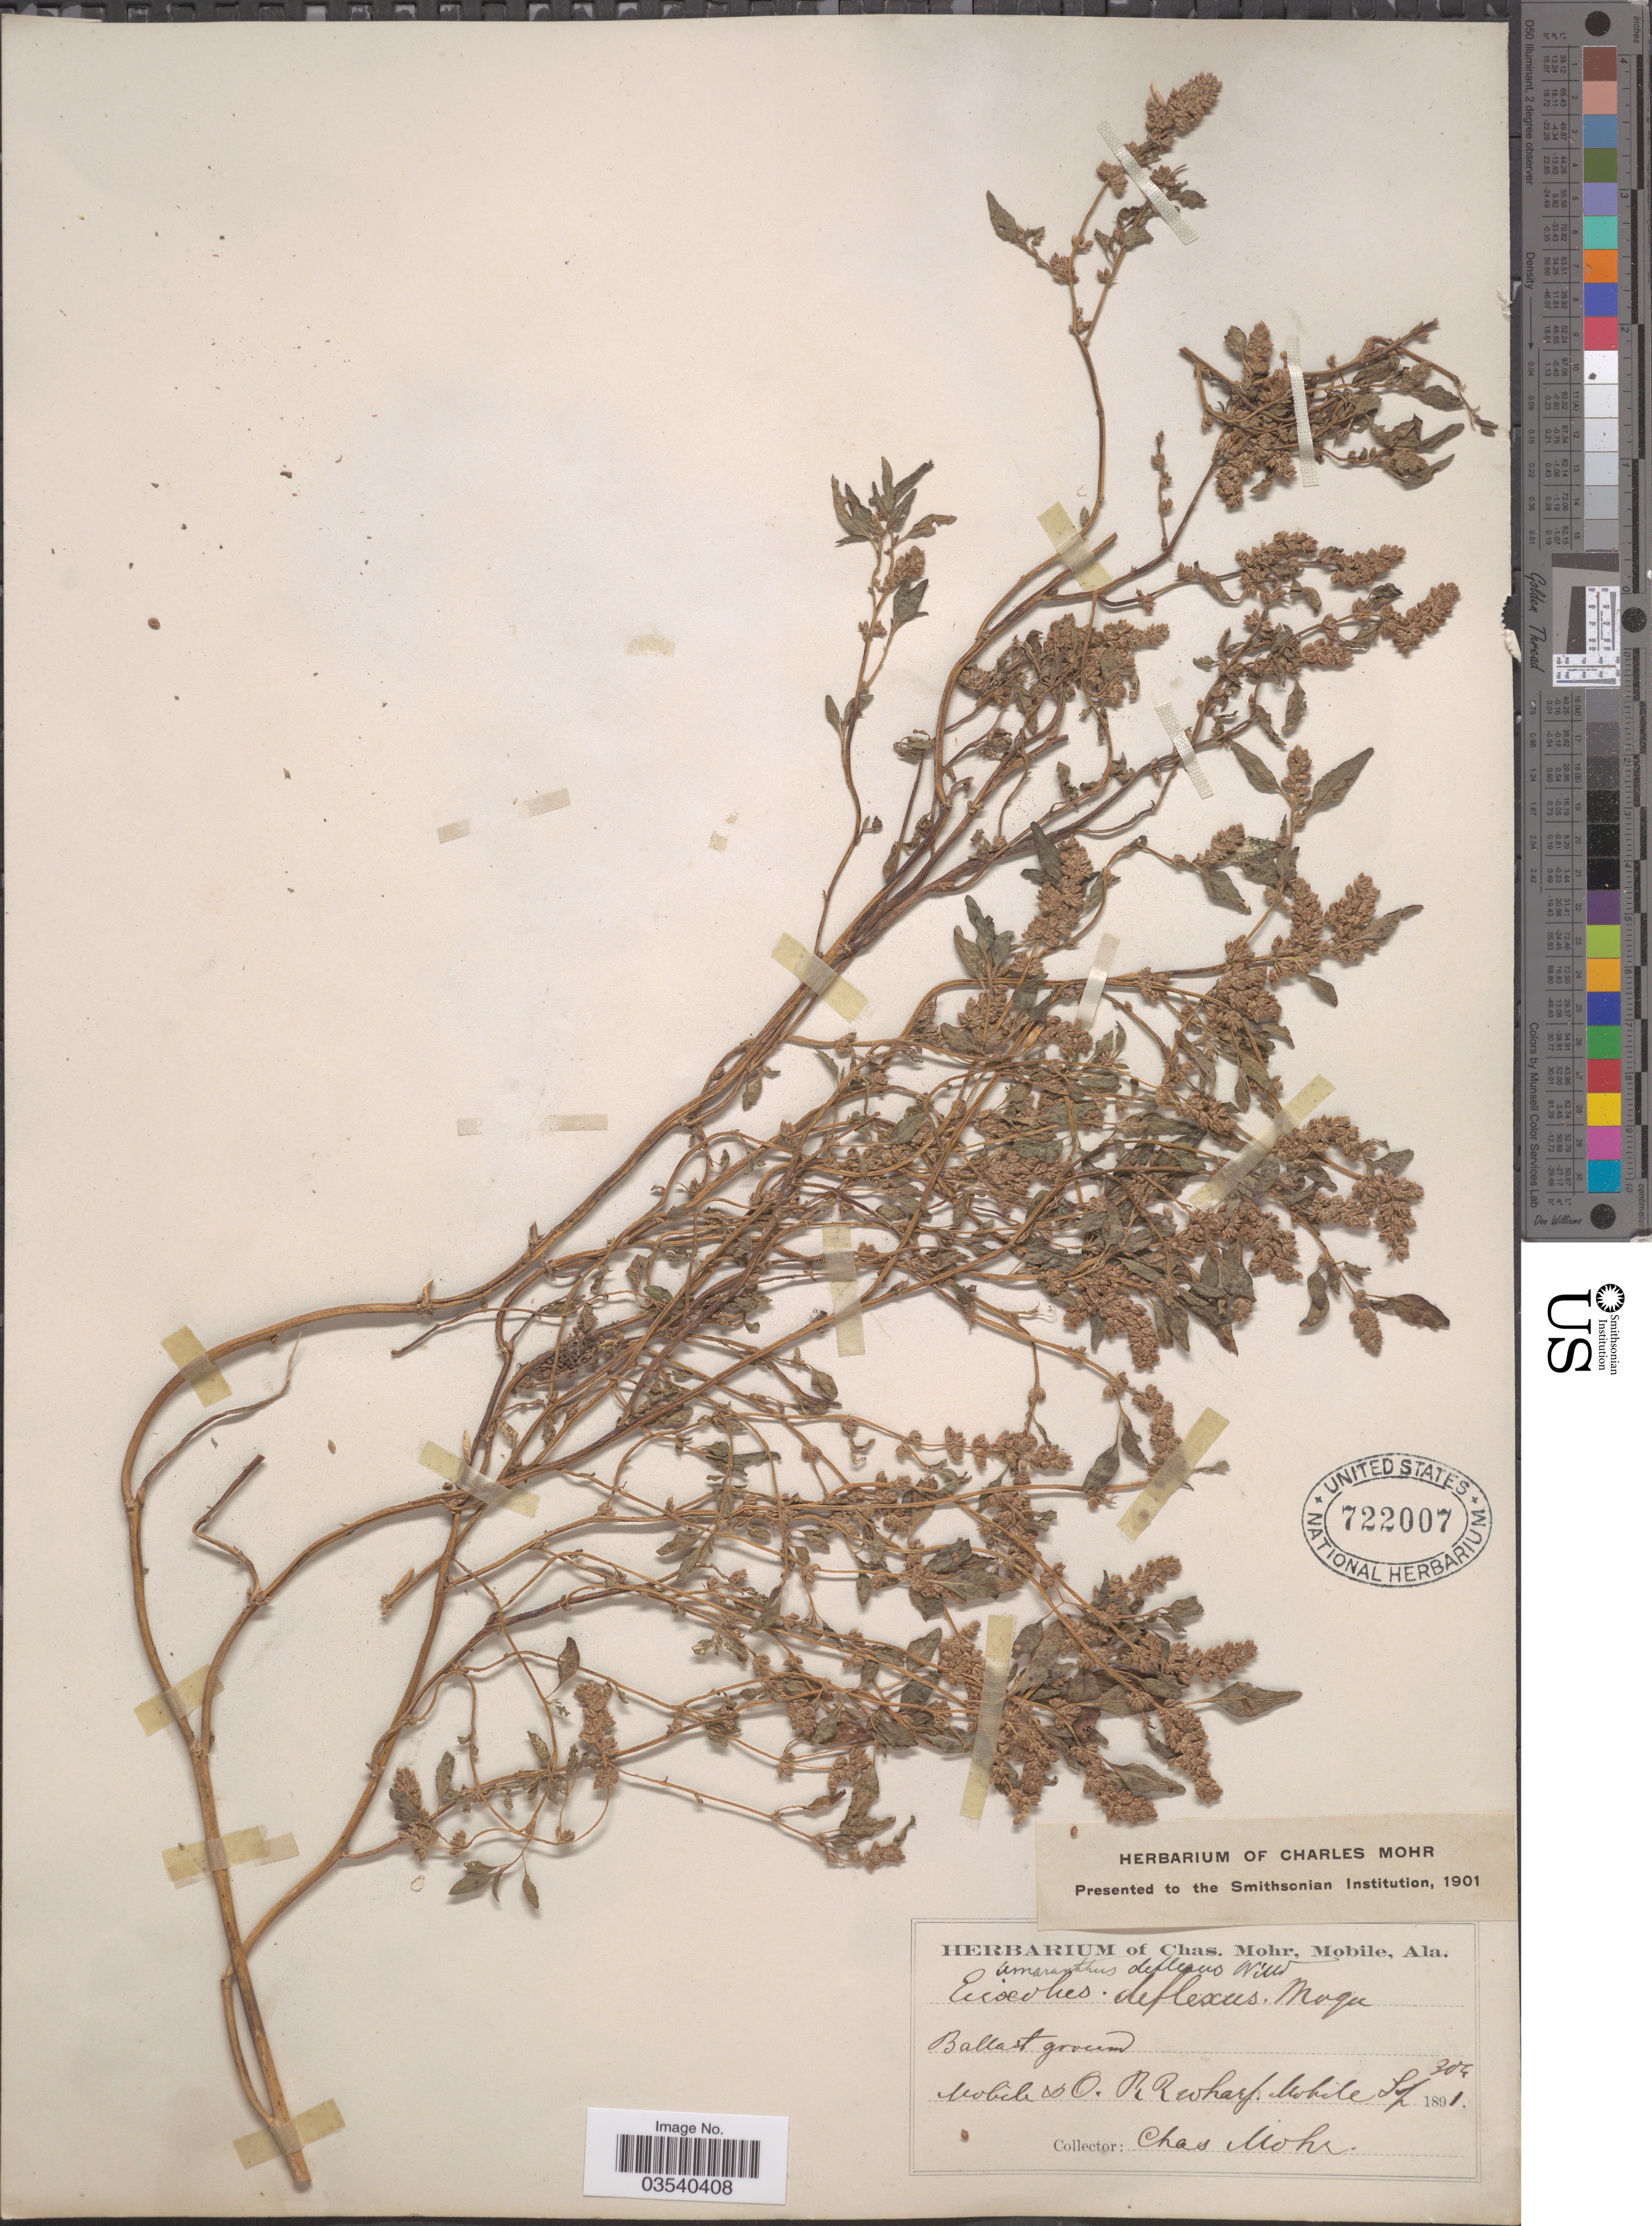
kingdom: Plantae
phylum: Tracheophyta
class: Magnoliopsida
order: Caryophyllales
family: Amaranthaceae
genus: Amaranthus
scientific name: Amaranthus deflexus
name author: L.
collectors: Mohr, C. T. (herbarium)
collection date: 1891-09-30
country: United States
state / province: Alabama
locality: Ballast ground. Mobile & R. R. R. Wharf. Mobile.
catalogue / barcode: US 722007